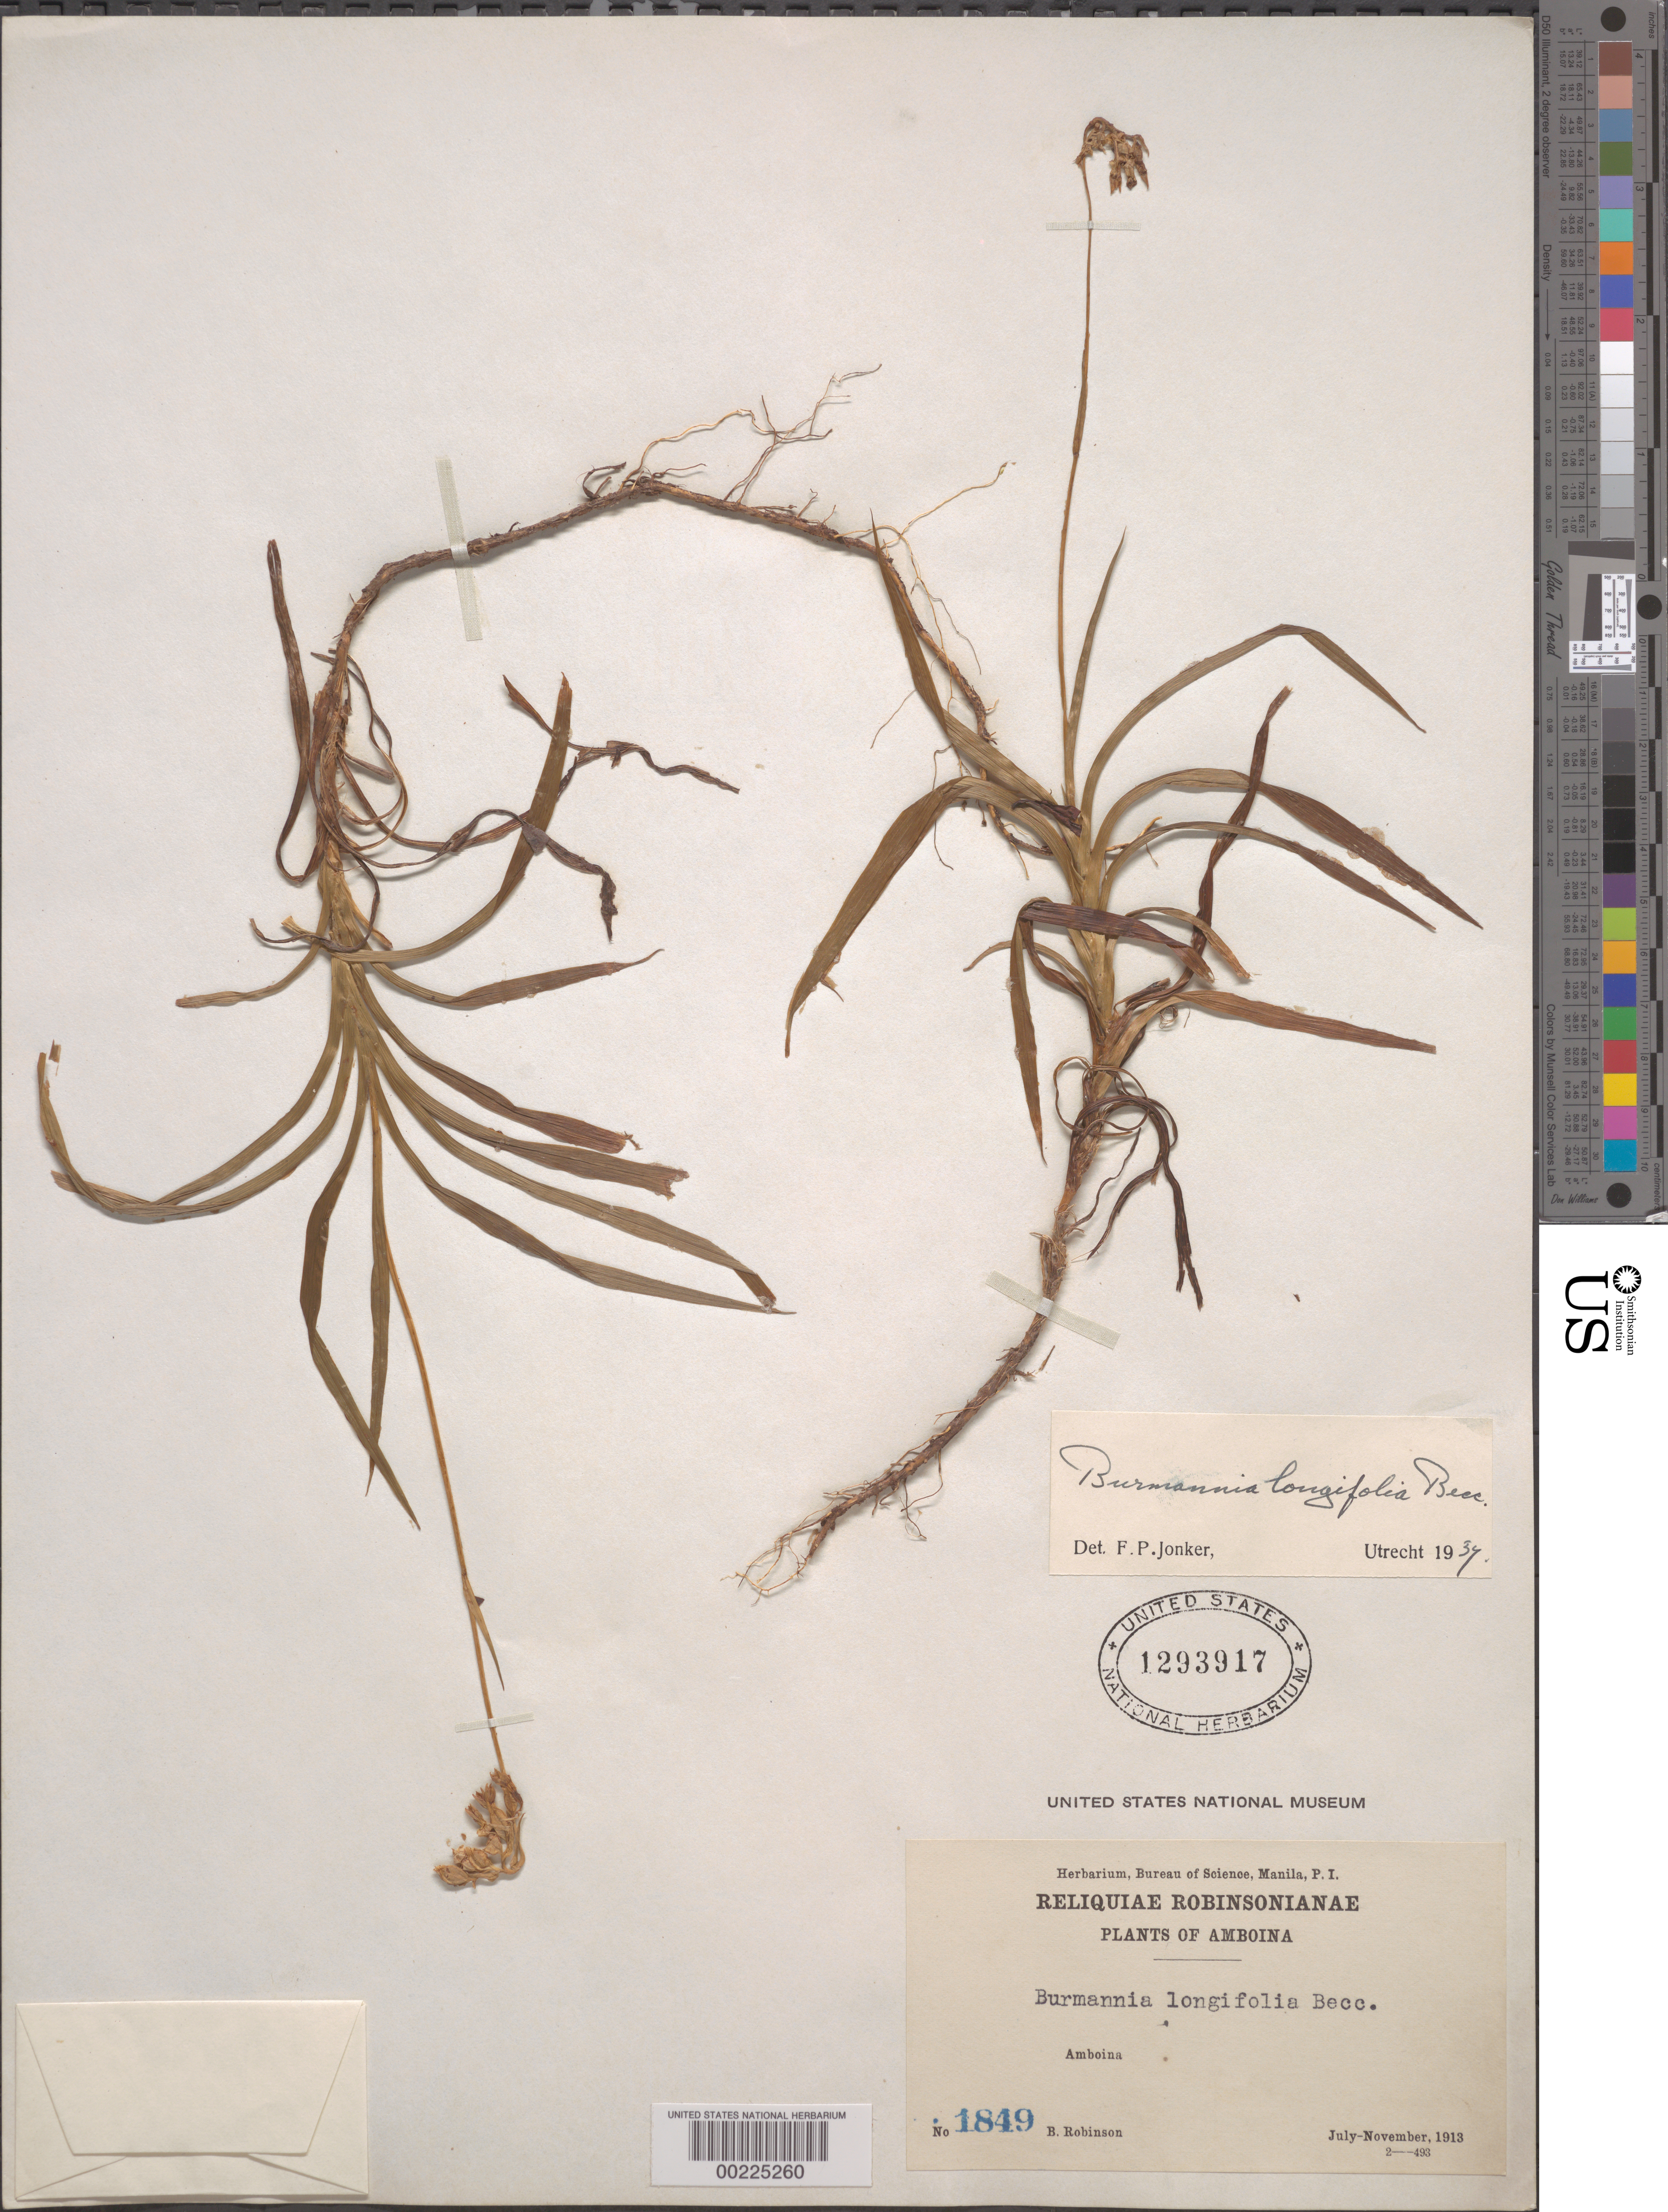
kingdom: Plantae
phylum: Tracheophyta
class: Liliopsida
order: Dioscoreales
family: Burmanniaceae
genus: Burmannia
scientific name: Burmannia longifolia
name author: Becc.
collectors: B. L. Robinson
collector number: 1849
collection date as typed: Jul 1913 to -- Nov 1913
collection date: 1913-07/1913-11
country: Indonesia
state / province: Maluku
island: Amboina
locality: Amboina [Moluccas]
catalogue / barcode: US 1293917